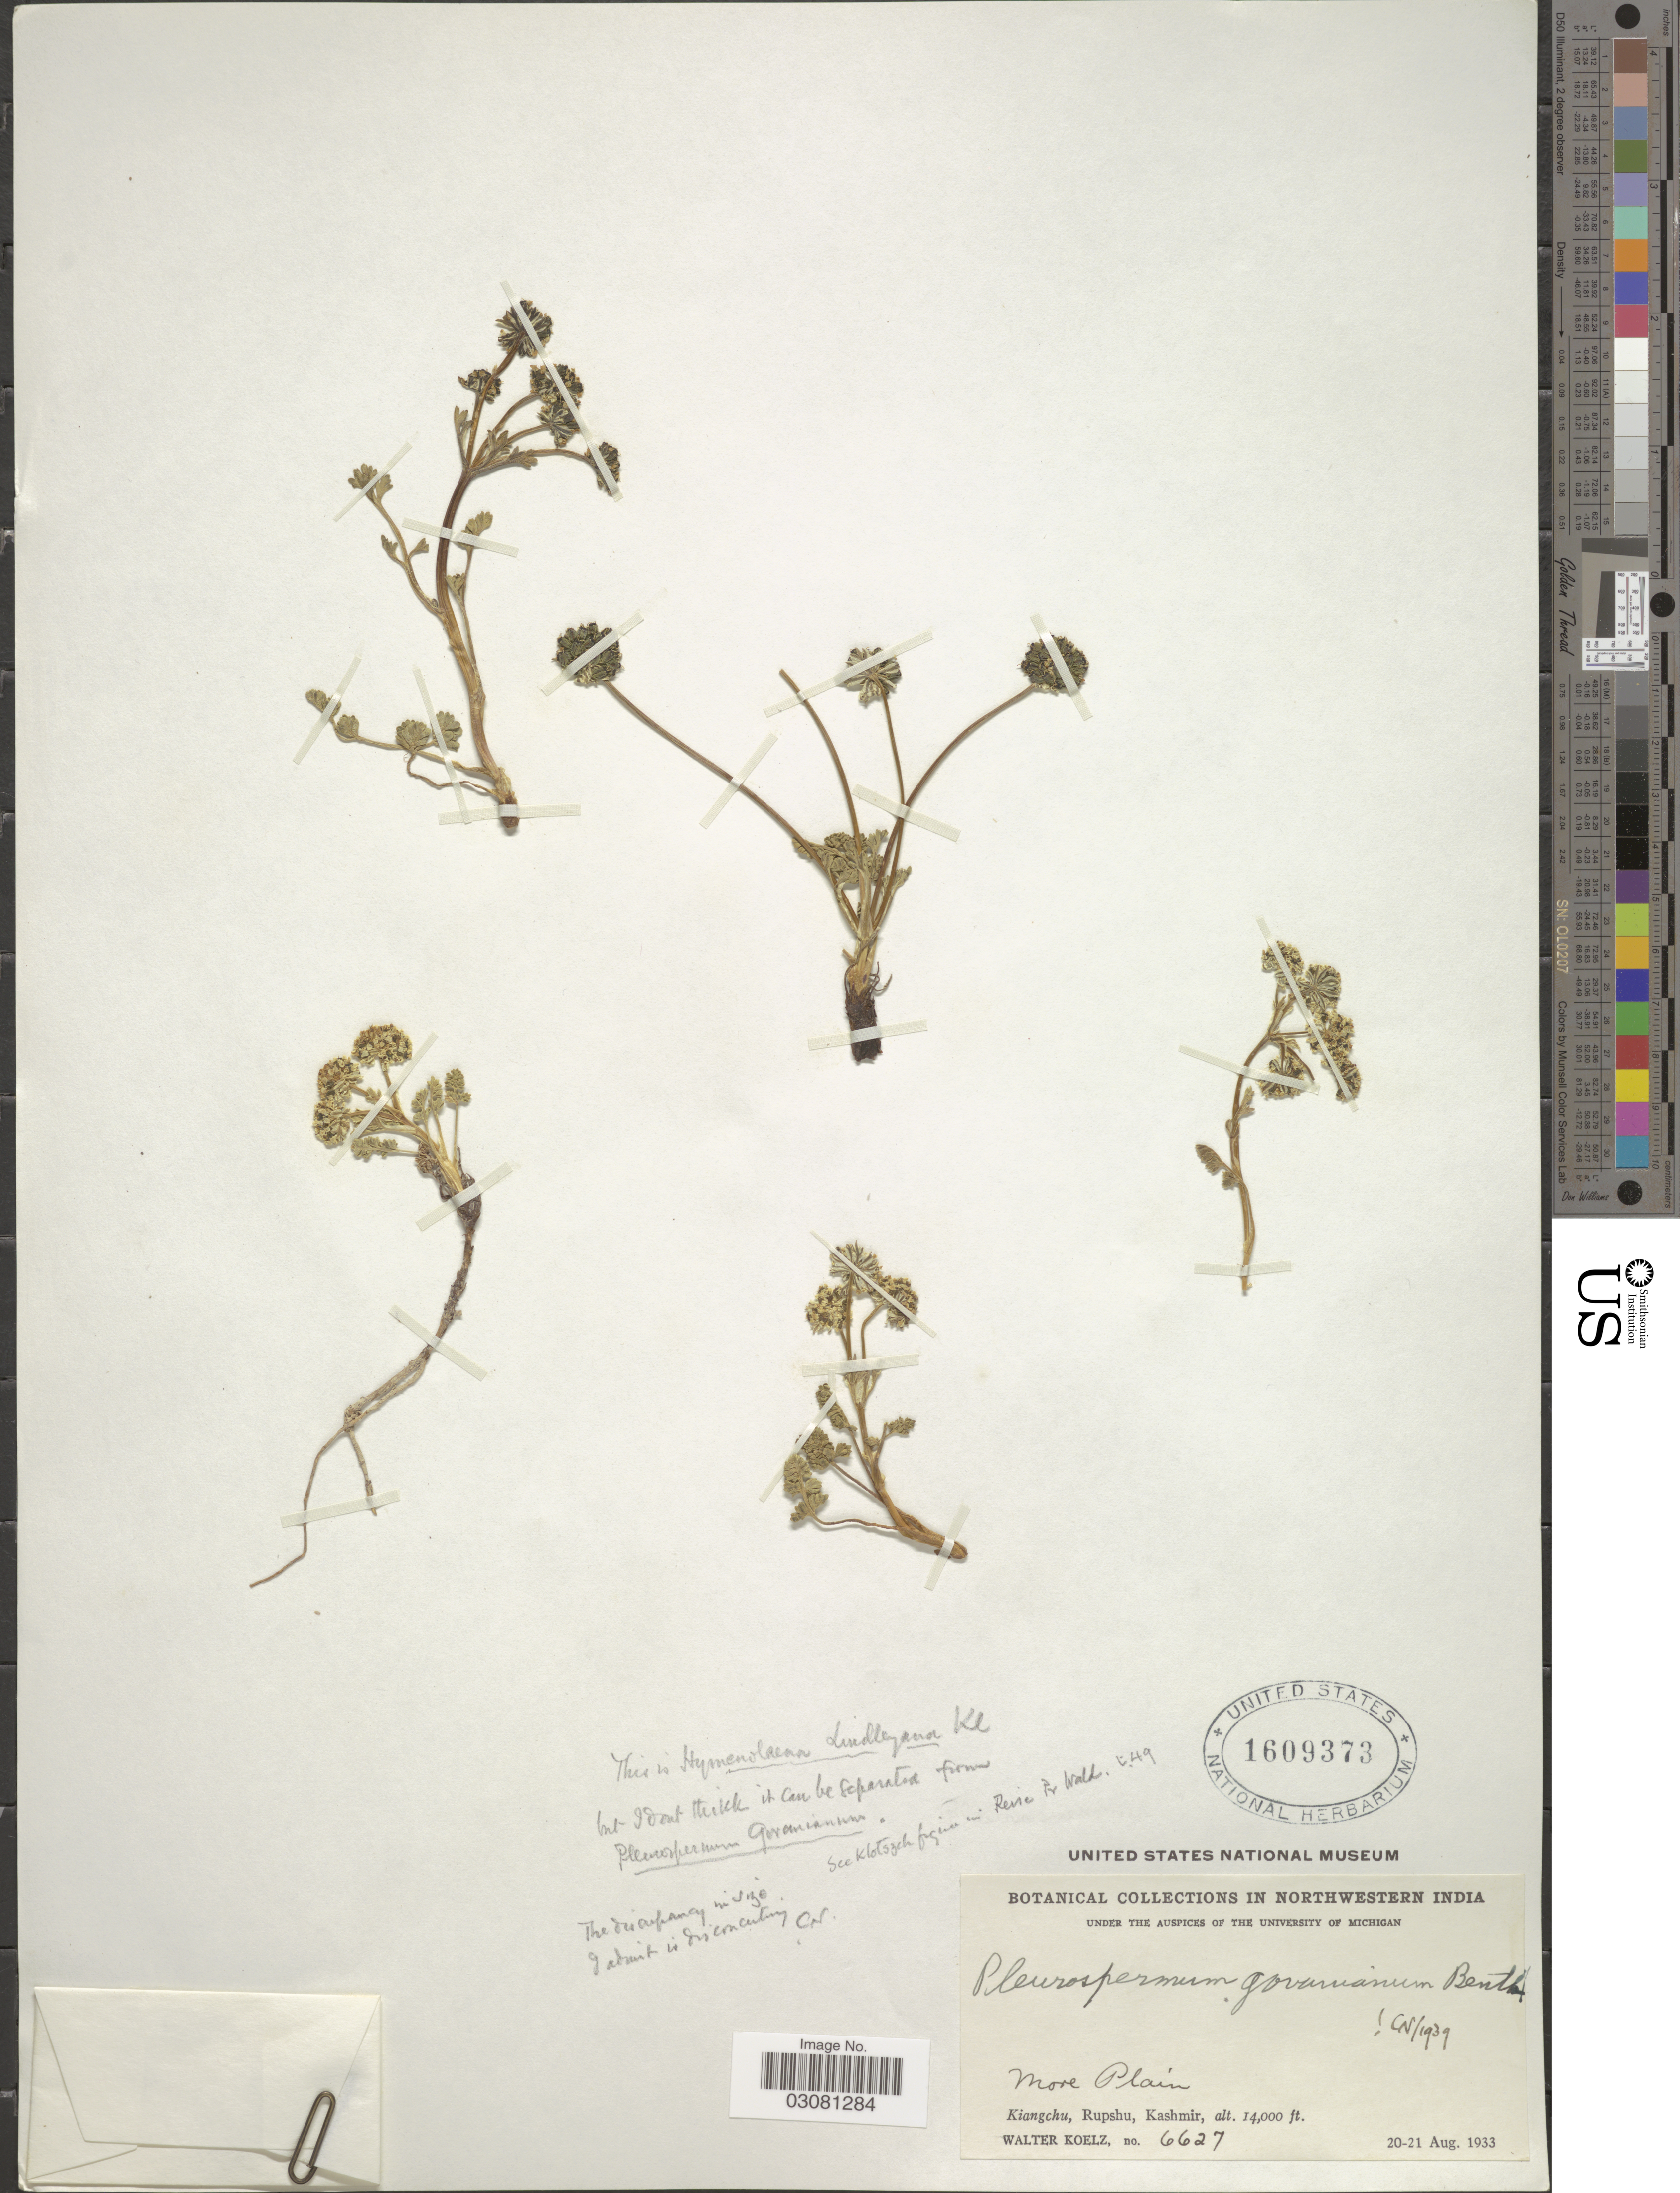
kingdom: Plantae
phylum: Tracheophyta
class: Magnoliopsida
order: Apiales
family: Apiaceae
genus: Pleurospermum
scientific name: Pleurospermum stellatum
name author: (D. Don) Benth. ex C.B. Clarke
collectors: W. N. Koelz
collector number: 6627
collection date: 1933-08-20/1933-08-21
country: India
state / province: Jammu and Kashmir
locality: Northwestern India. More Plain. Kiangchu, Rupshu, Kashmir.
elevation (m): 4267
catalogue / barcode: US 1609373